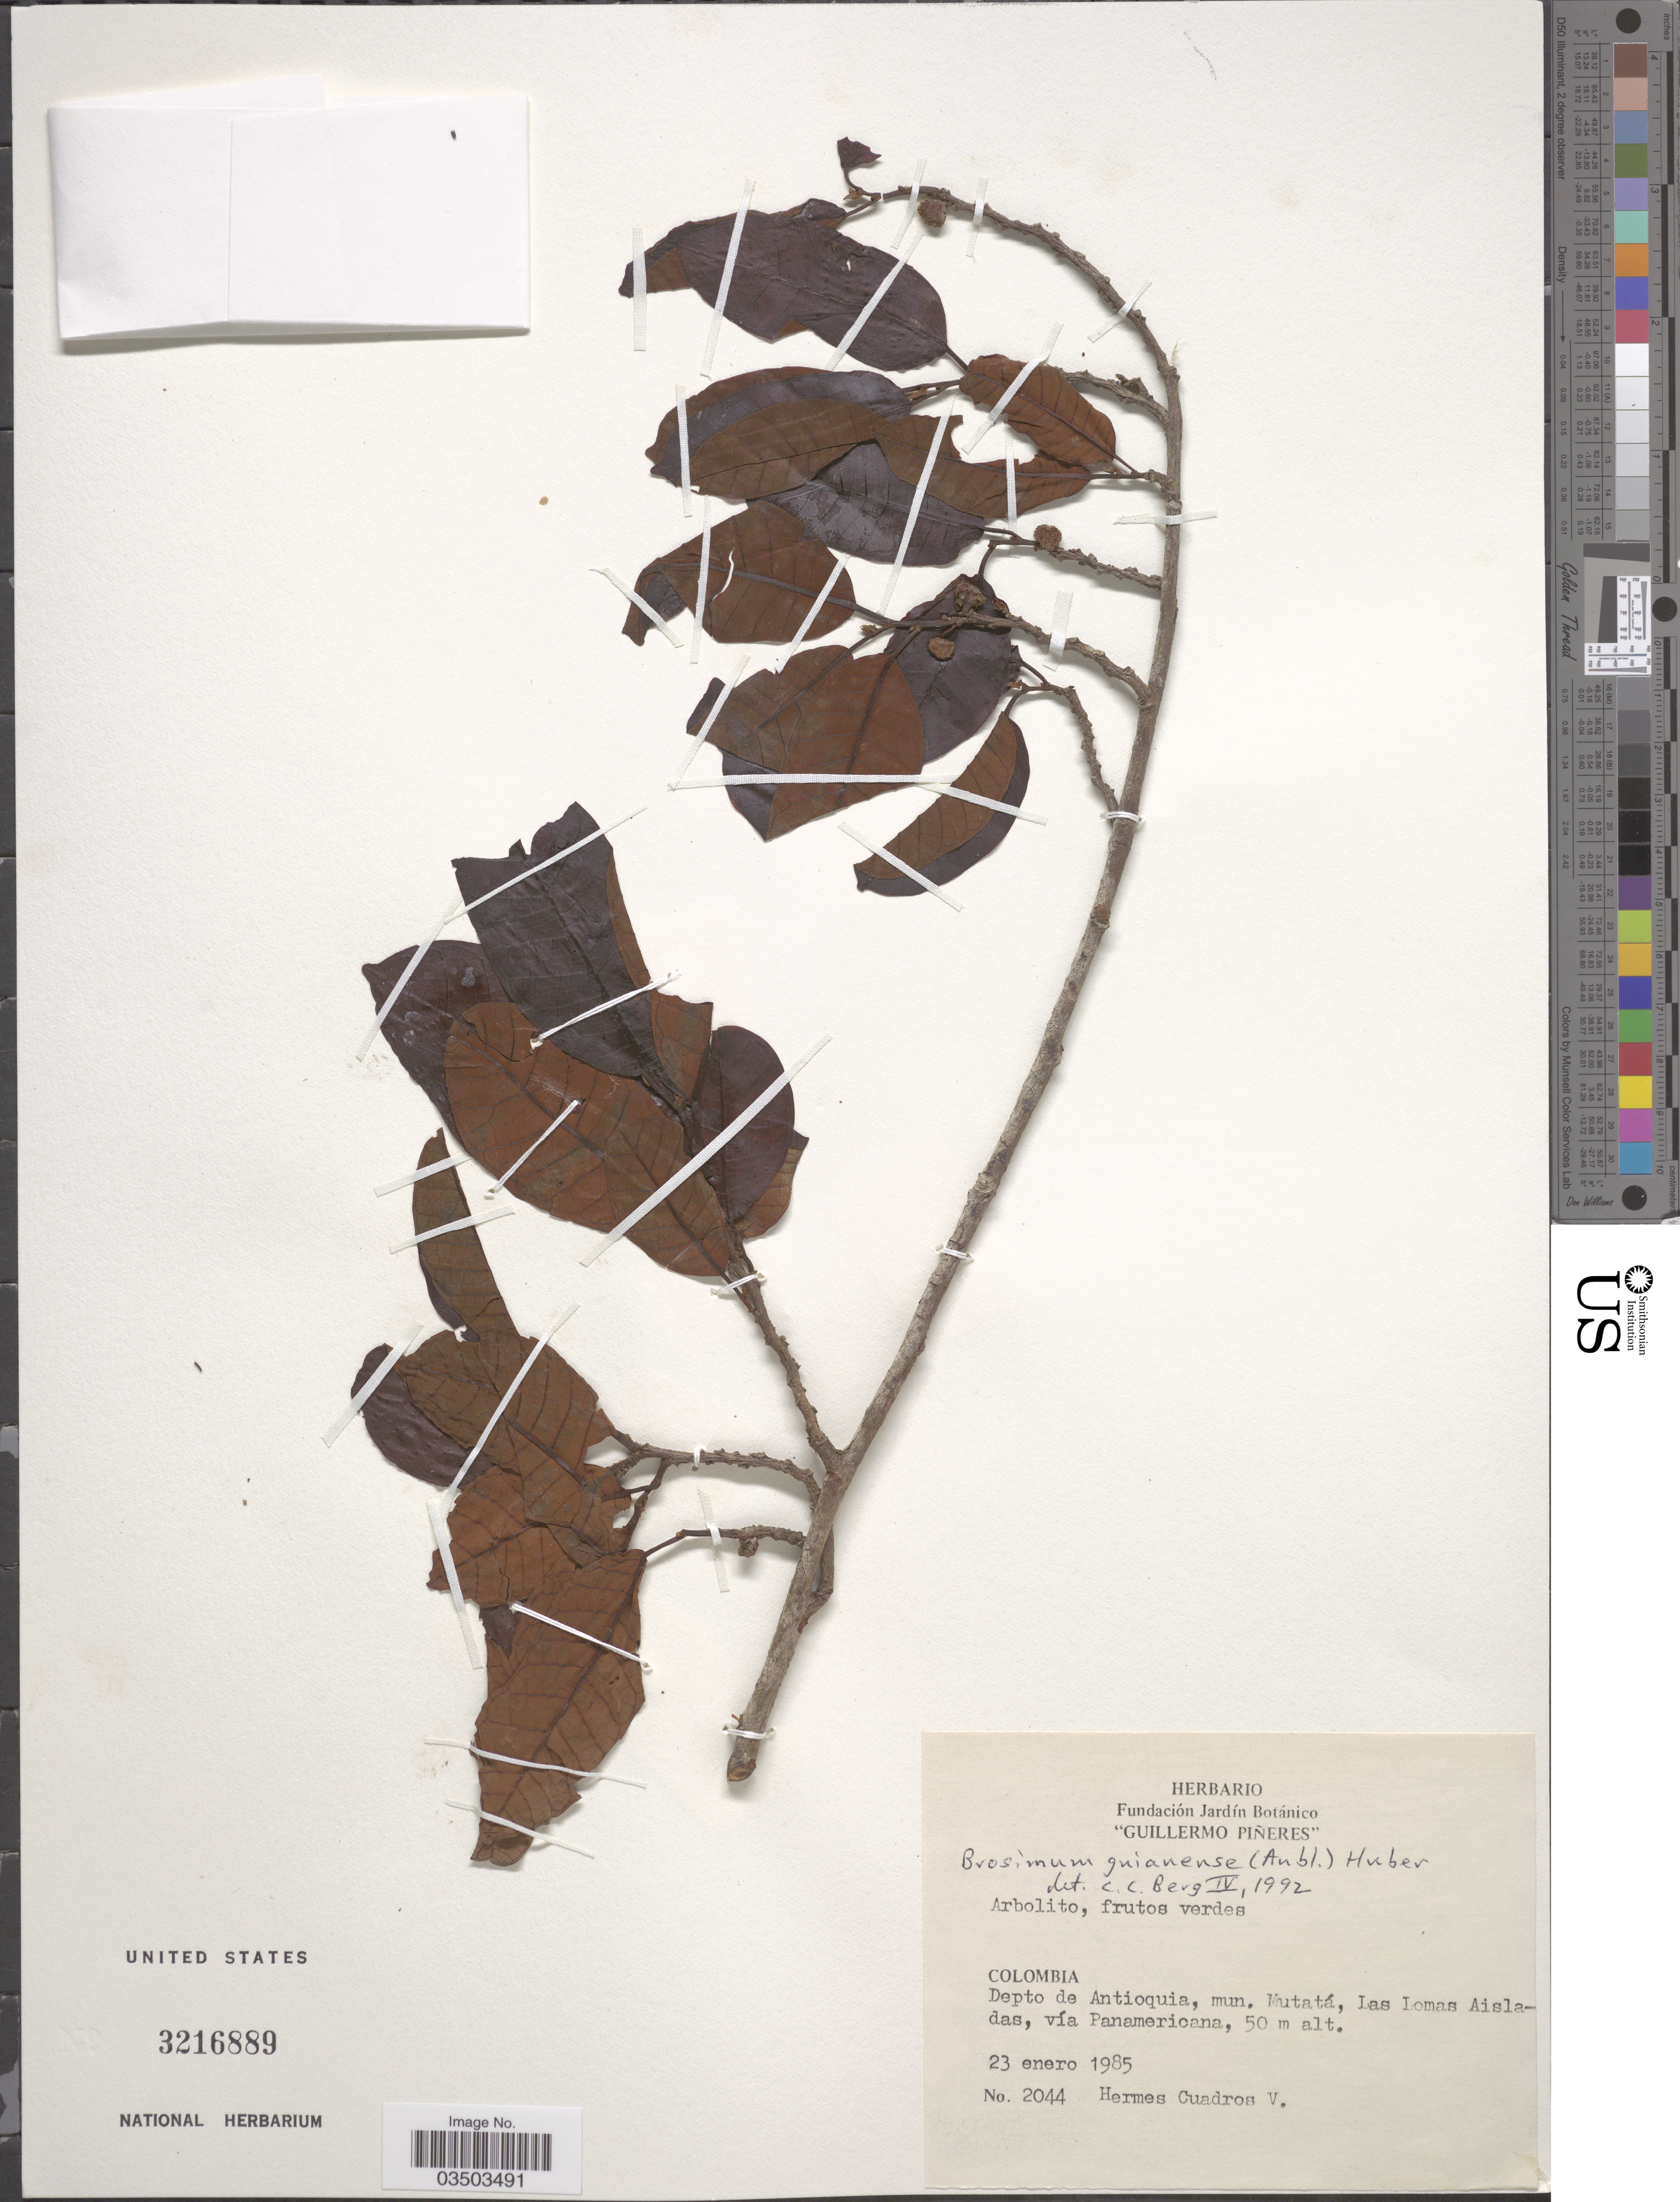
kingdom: Plantae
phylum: Tracheophyta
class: Magnoliopsida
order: Rosales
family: Moraceae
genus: Brosimum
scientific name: Brosimum guianense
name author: (Aubl.) Huber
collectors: H. Cuadros V.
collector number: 2044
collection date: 1985-01-23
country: Colombia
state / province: Antioquia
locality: Depto de Antioquia, mun. Mutatá, Las Lomas Aisladas, vía Panamericana.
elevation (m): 50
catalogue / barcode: US 3216889